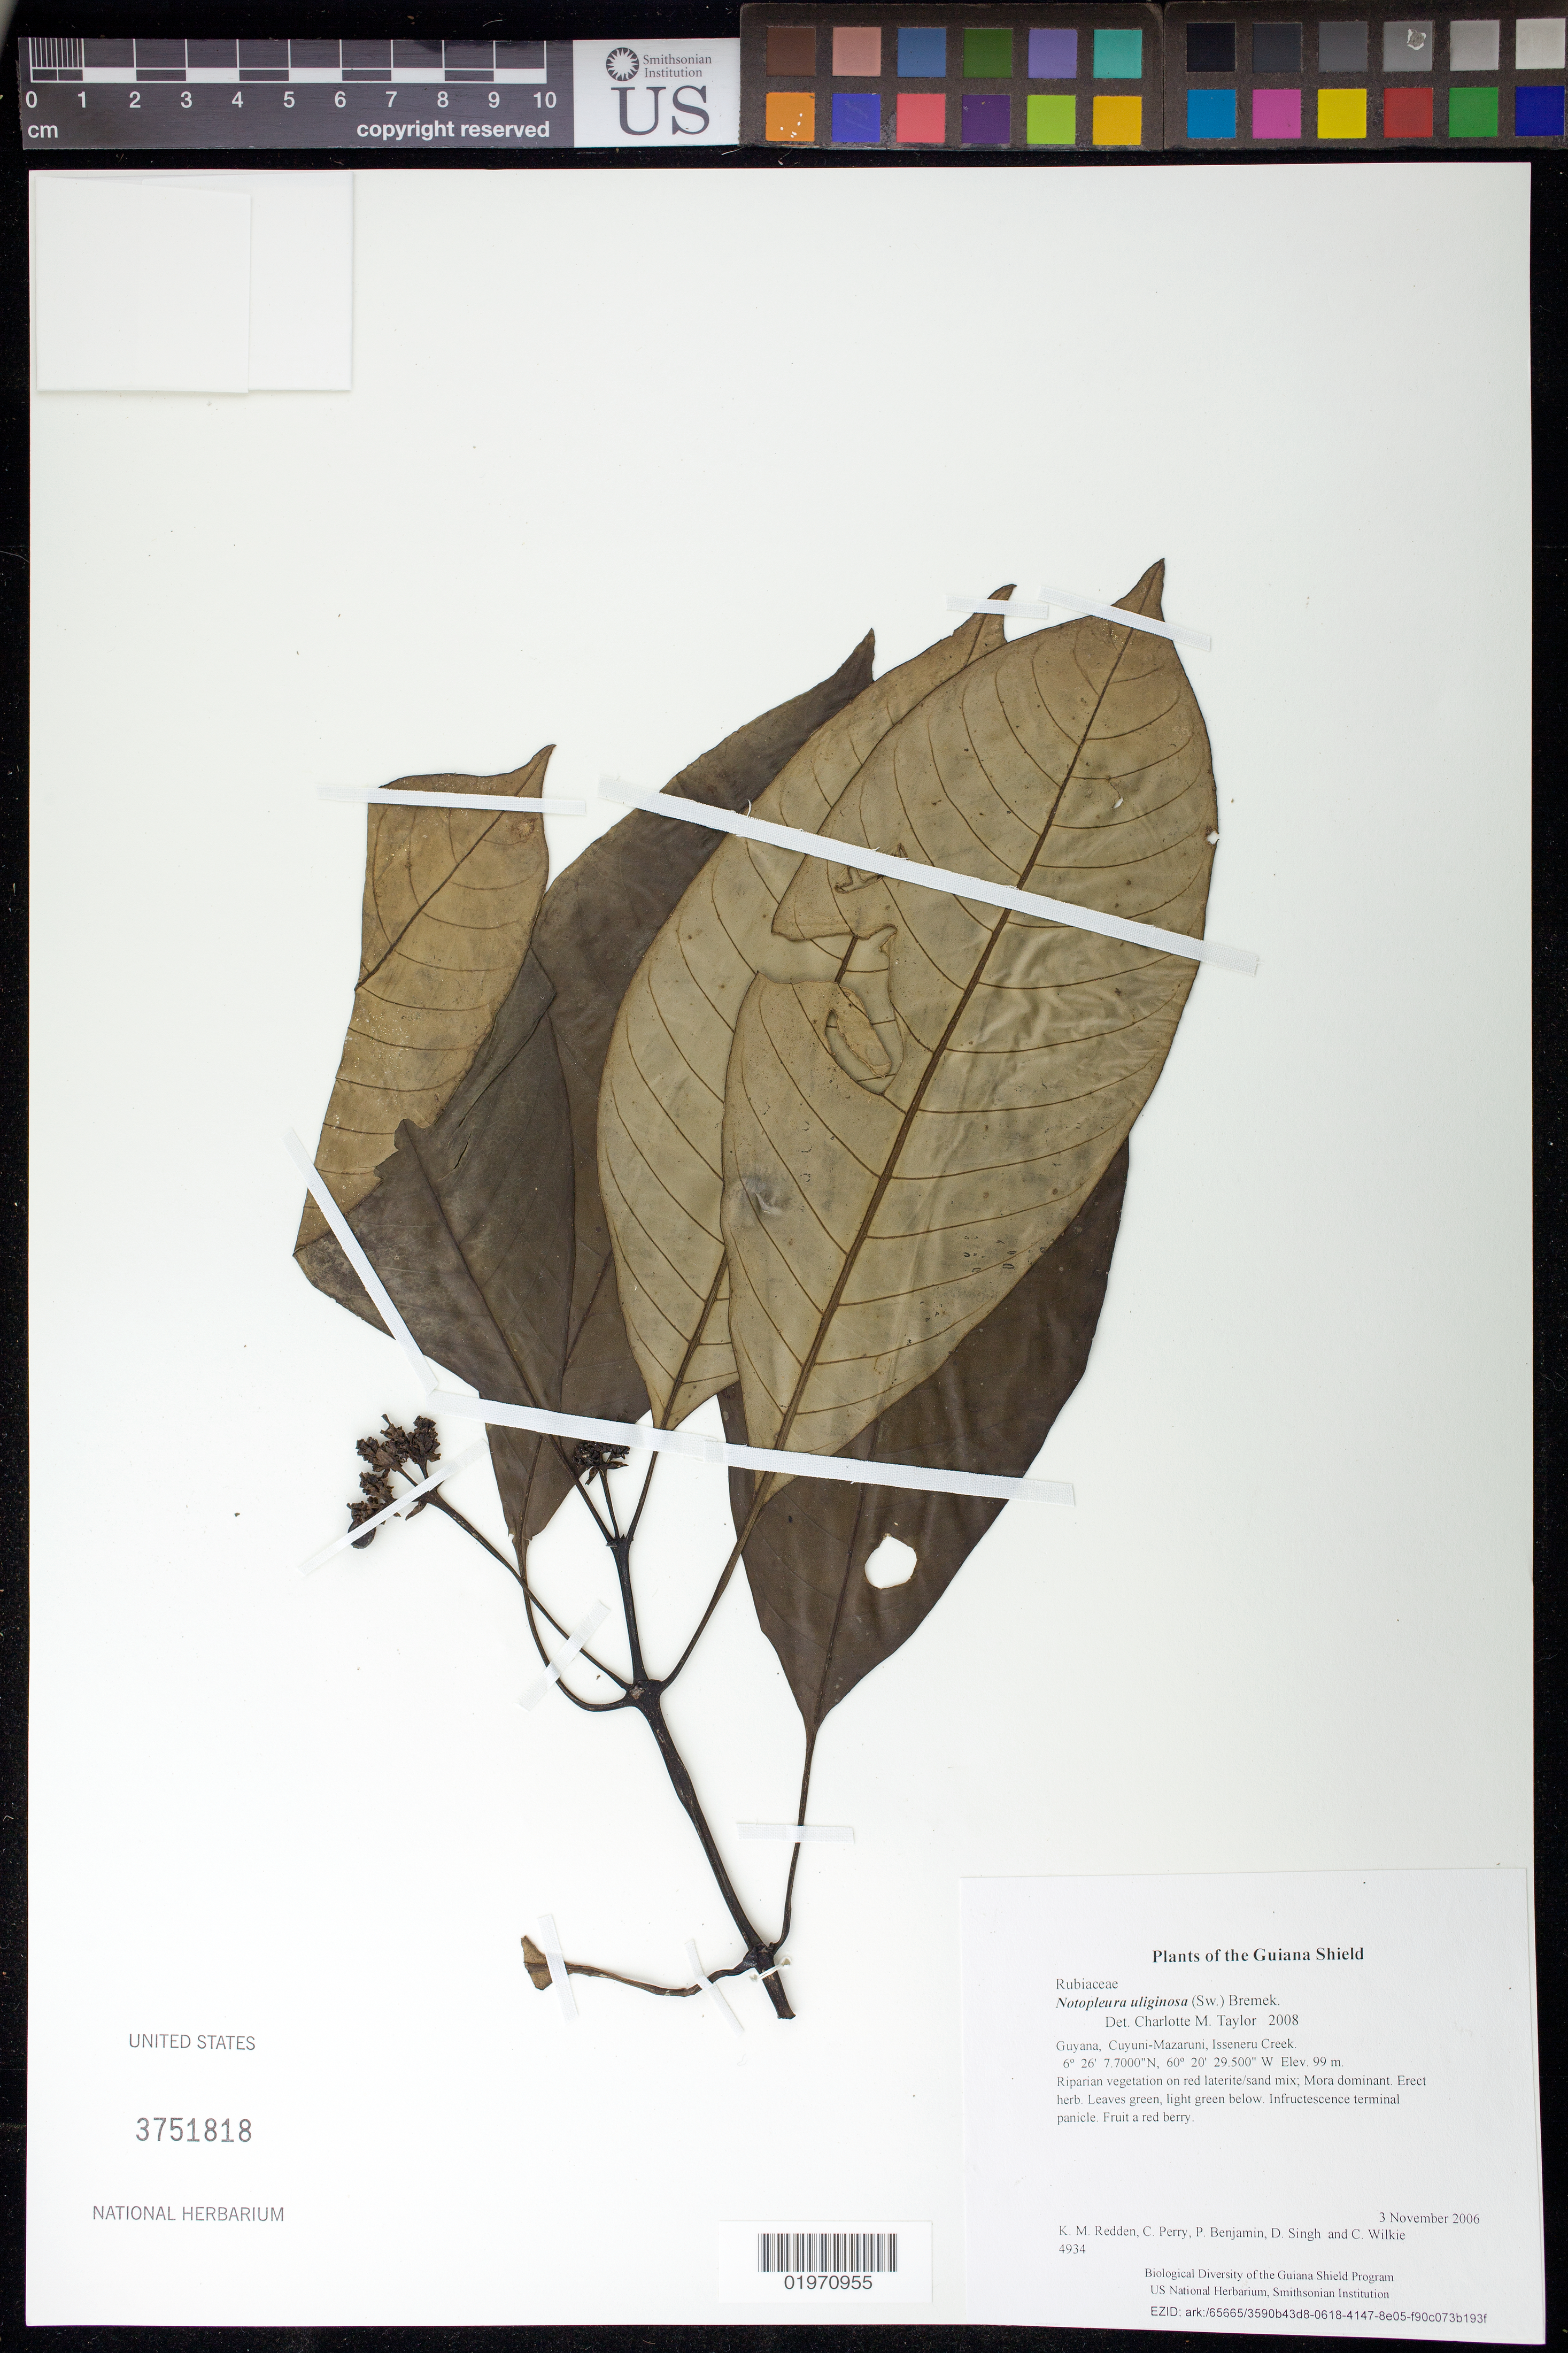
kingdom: Plantae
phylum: Tracheophyta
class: Magnoliopsida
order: Gentianales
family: Rubiaceae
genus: Notopleura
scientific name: Notopleura uliginosa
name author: (Sw.) Bremek.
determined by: Taylor, Charlotte M.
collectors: K. M. Redden, C. Perry, P. Benjamin, D. Singh & C. Wilkie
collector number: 4934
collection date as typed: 3 November 2006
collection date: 2006-11-03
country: Guyana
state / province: Cuyuni-Mazaruni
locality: Isseneru Creek.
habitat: Riparian vegetation on red laterite/sand mix; Mora dominant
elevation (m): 99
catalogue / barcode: US 3751818